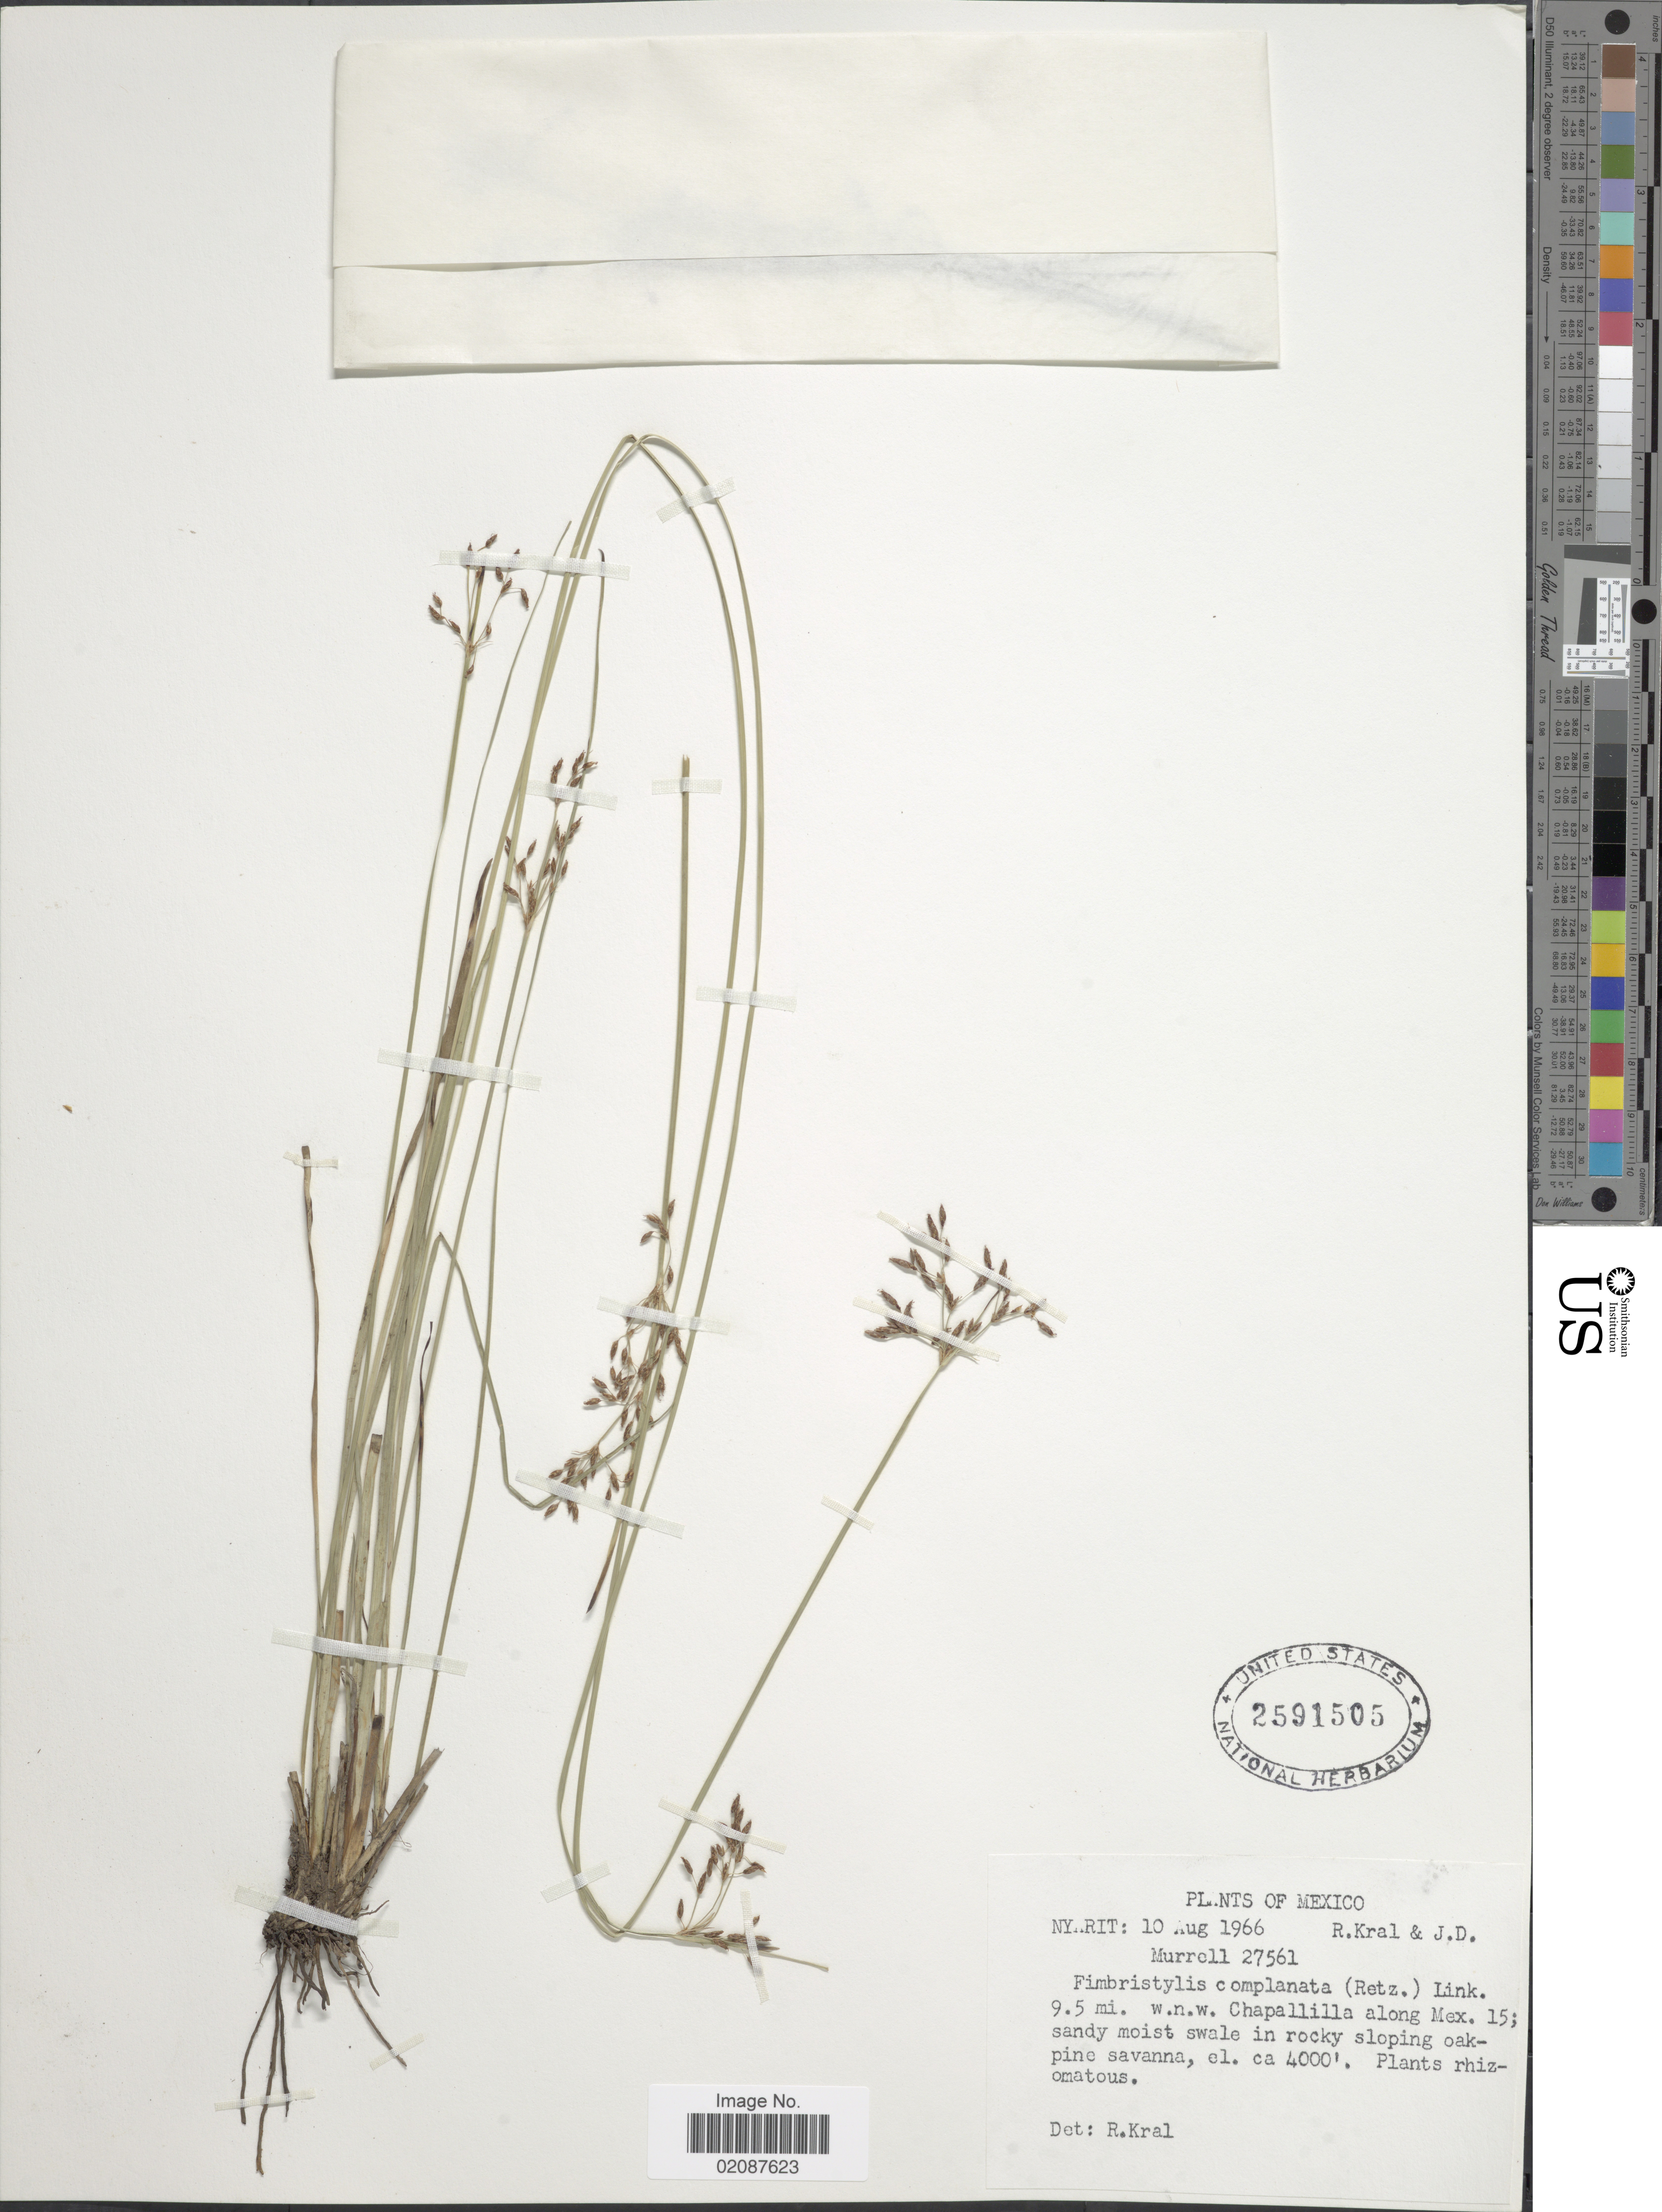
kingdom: Plantae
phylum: Tracheophyta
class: Liliopsida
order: Poales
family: Cyperaceae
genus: Fimbristylis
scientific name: Fimbristylis complanata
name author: (Retz.) Link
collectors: R. Kral & J. Murell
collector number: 27561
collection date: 1966-08-10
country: Mexico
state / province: Nayarit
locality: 9.5 mi. w.n.w. Chapallilla along Mex. 15; sandy moist swale in rocky sloping oak-pine savanna.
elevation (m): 1219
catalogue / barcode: US 2591505